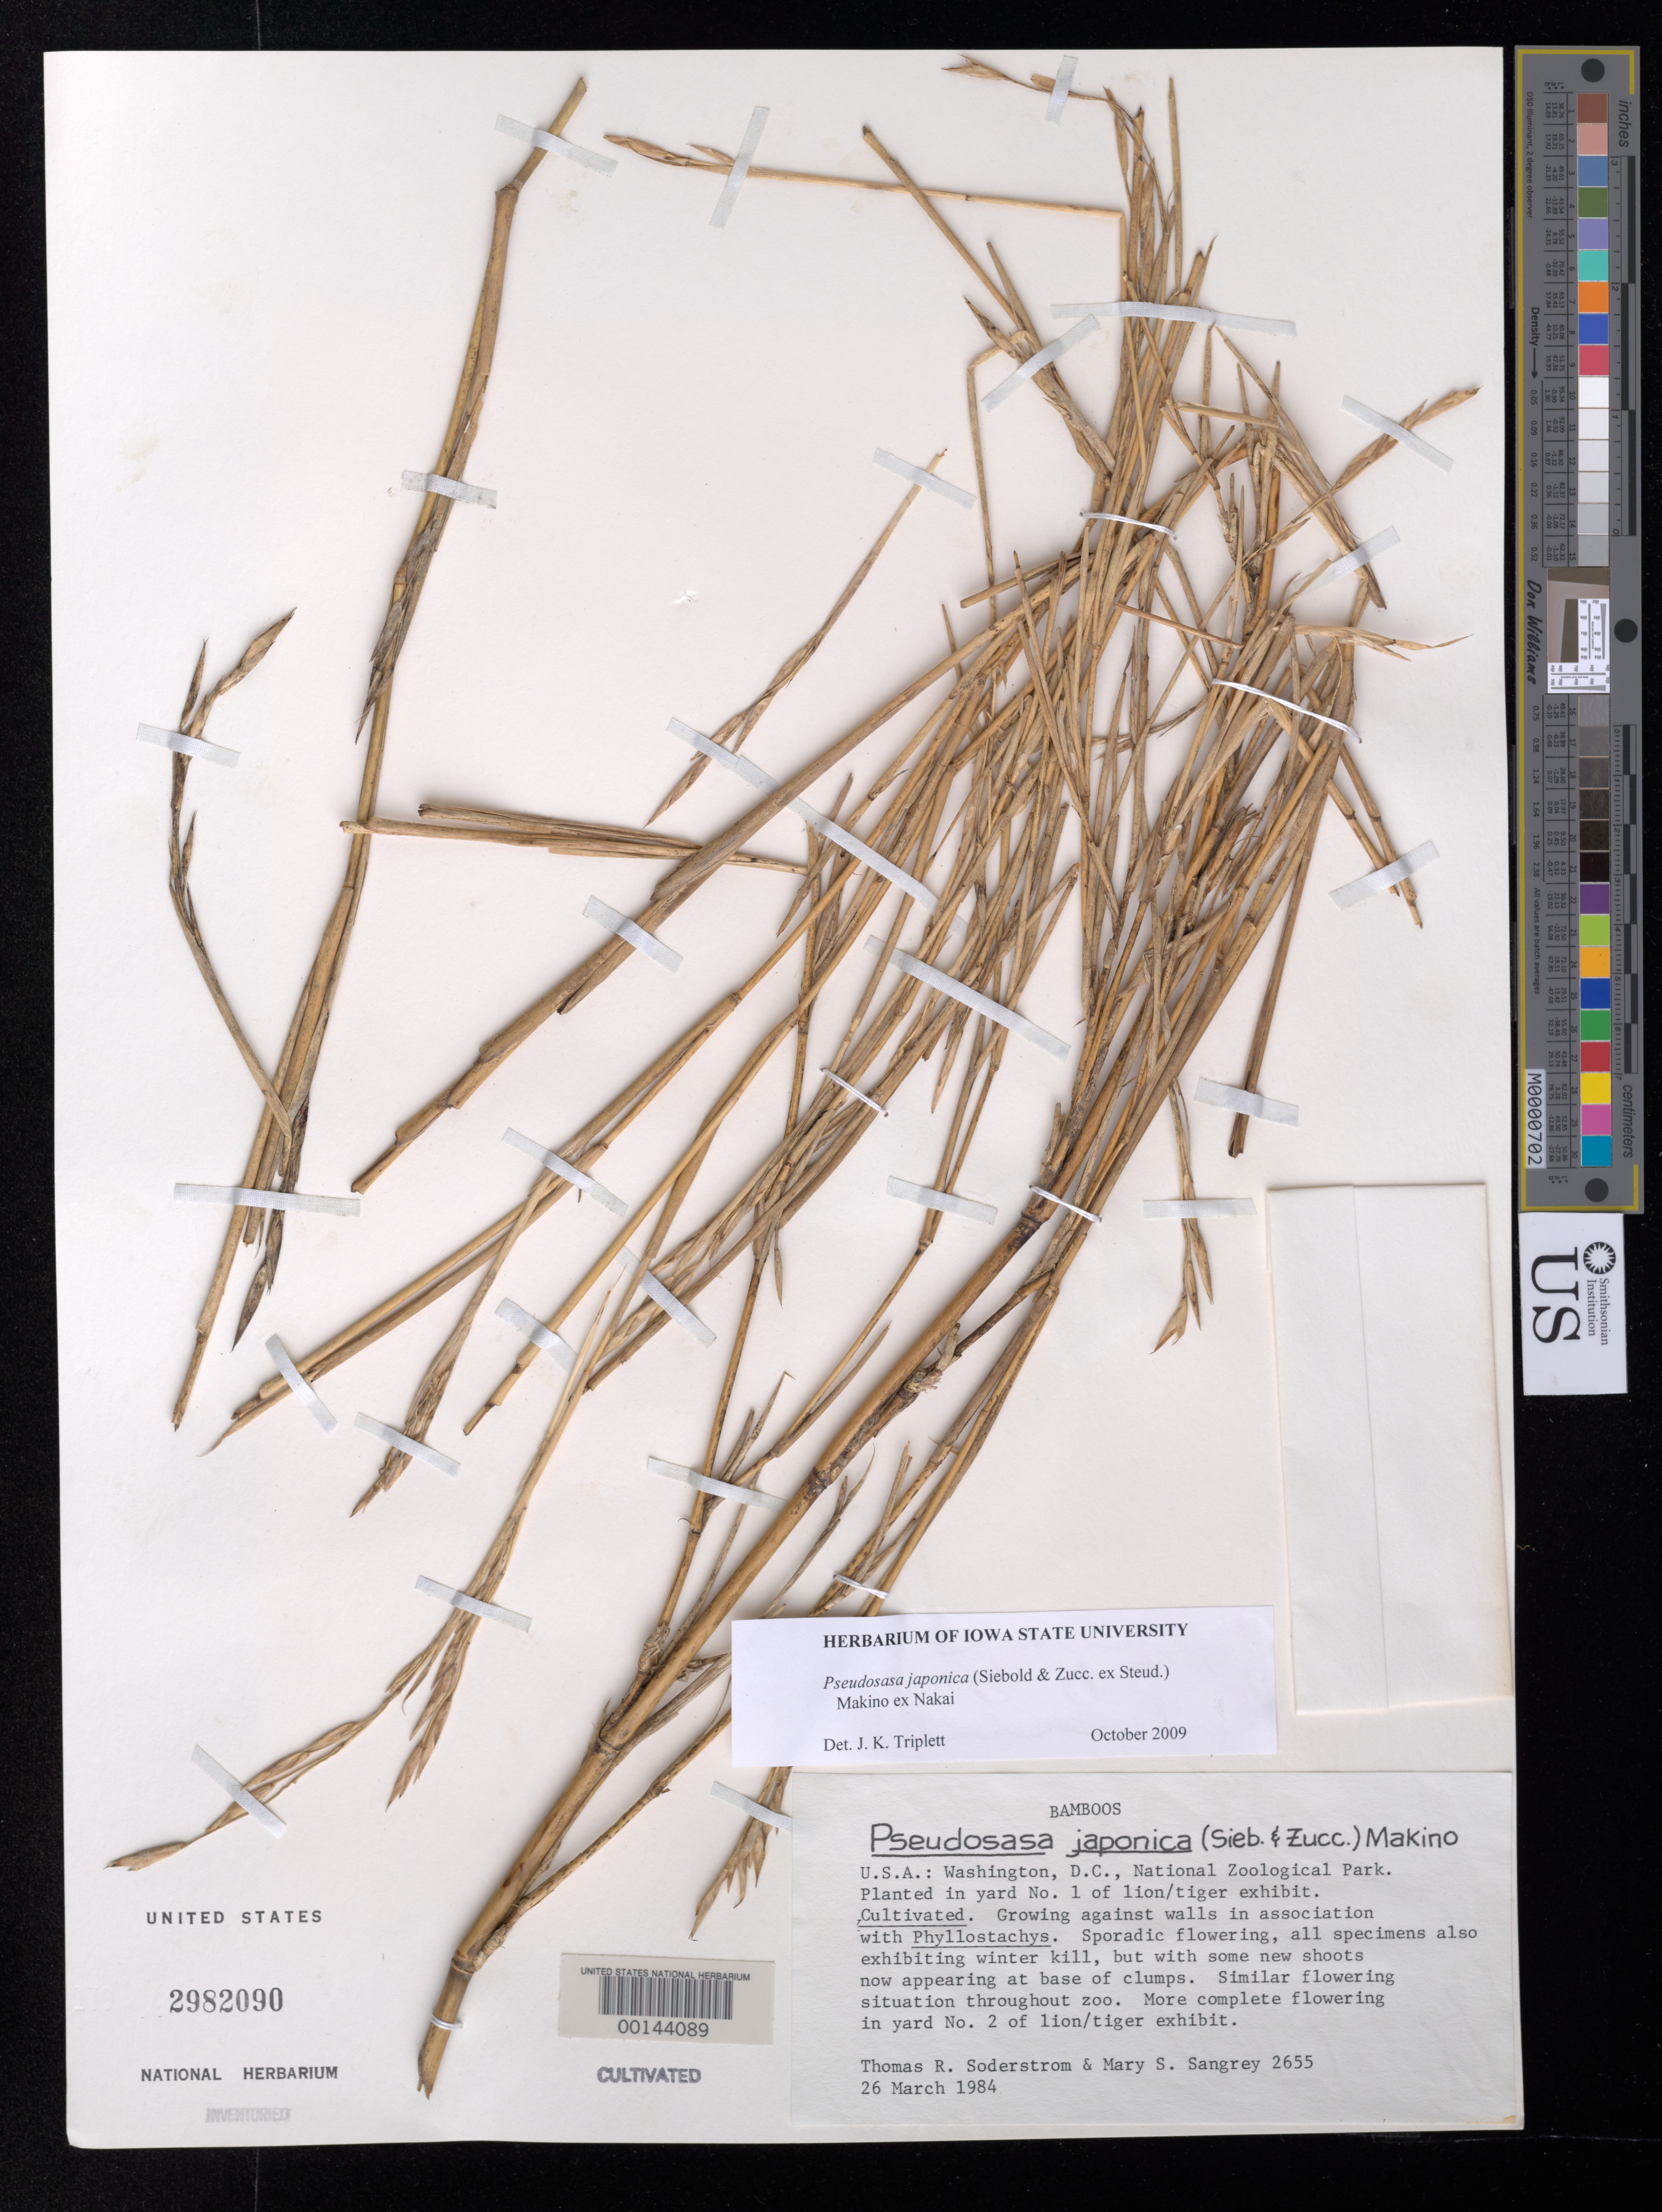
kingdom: Plantae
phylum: Tracheophyta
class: Liliopsida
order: Poales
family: Poaceae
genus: Pseudosasa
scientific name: Pseudosasa japonica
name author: (Siebold & Zucc. ex Steud.) Makino ex Nakai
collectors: T. R. Soderstrom & M. S. Sangrey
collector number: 2655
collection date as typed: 26 Mar 1984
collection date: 1984-03-26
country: United States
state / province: District of Columbia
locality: Washington d.c., national zoological park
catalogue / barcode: US 2982090